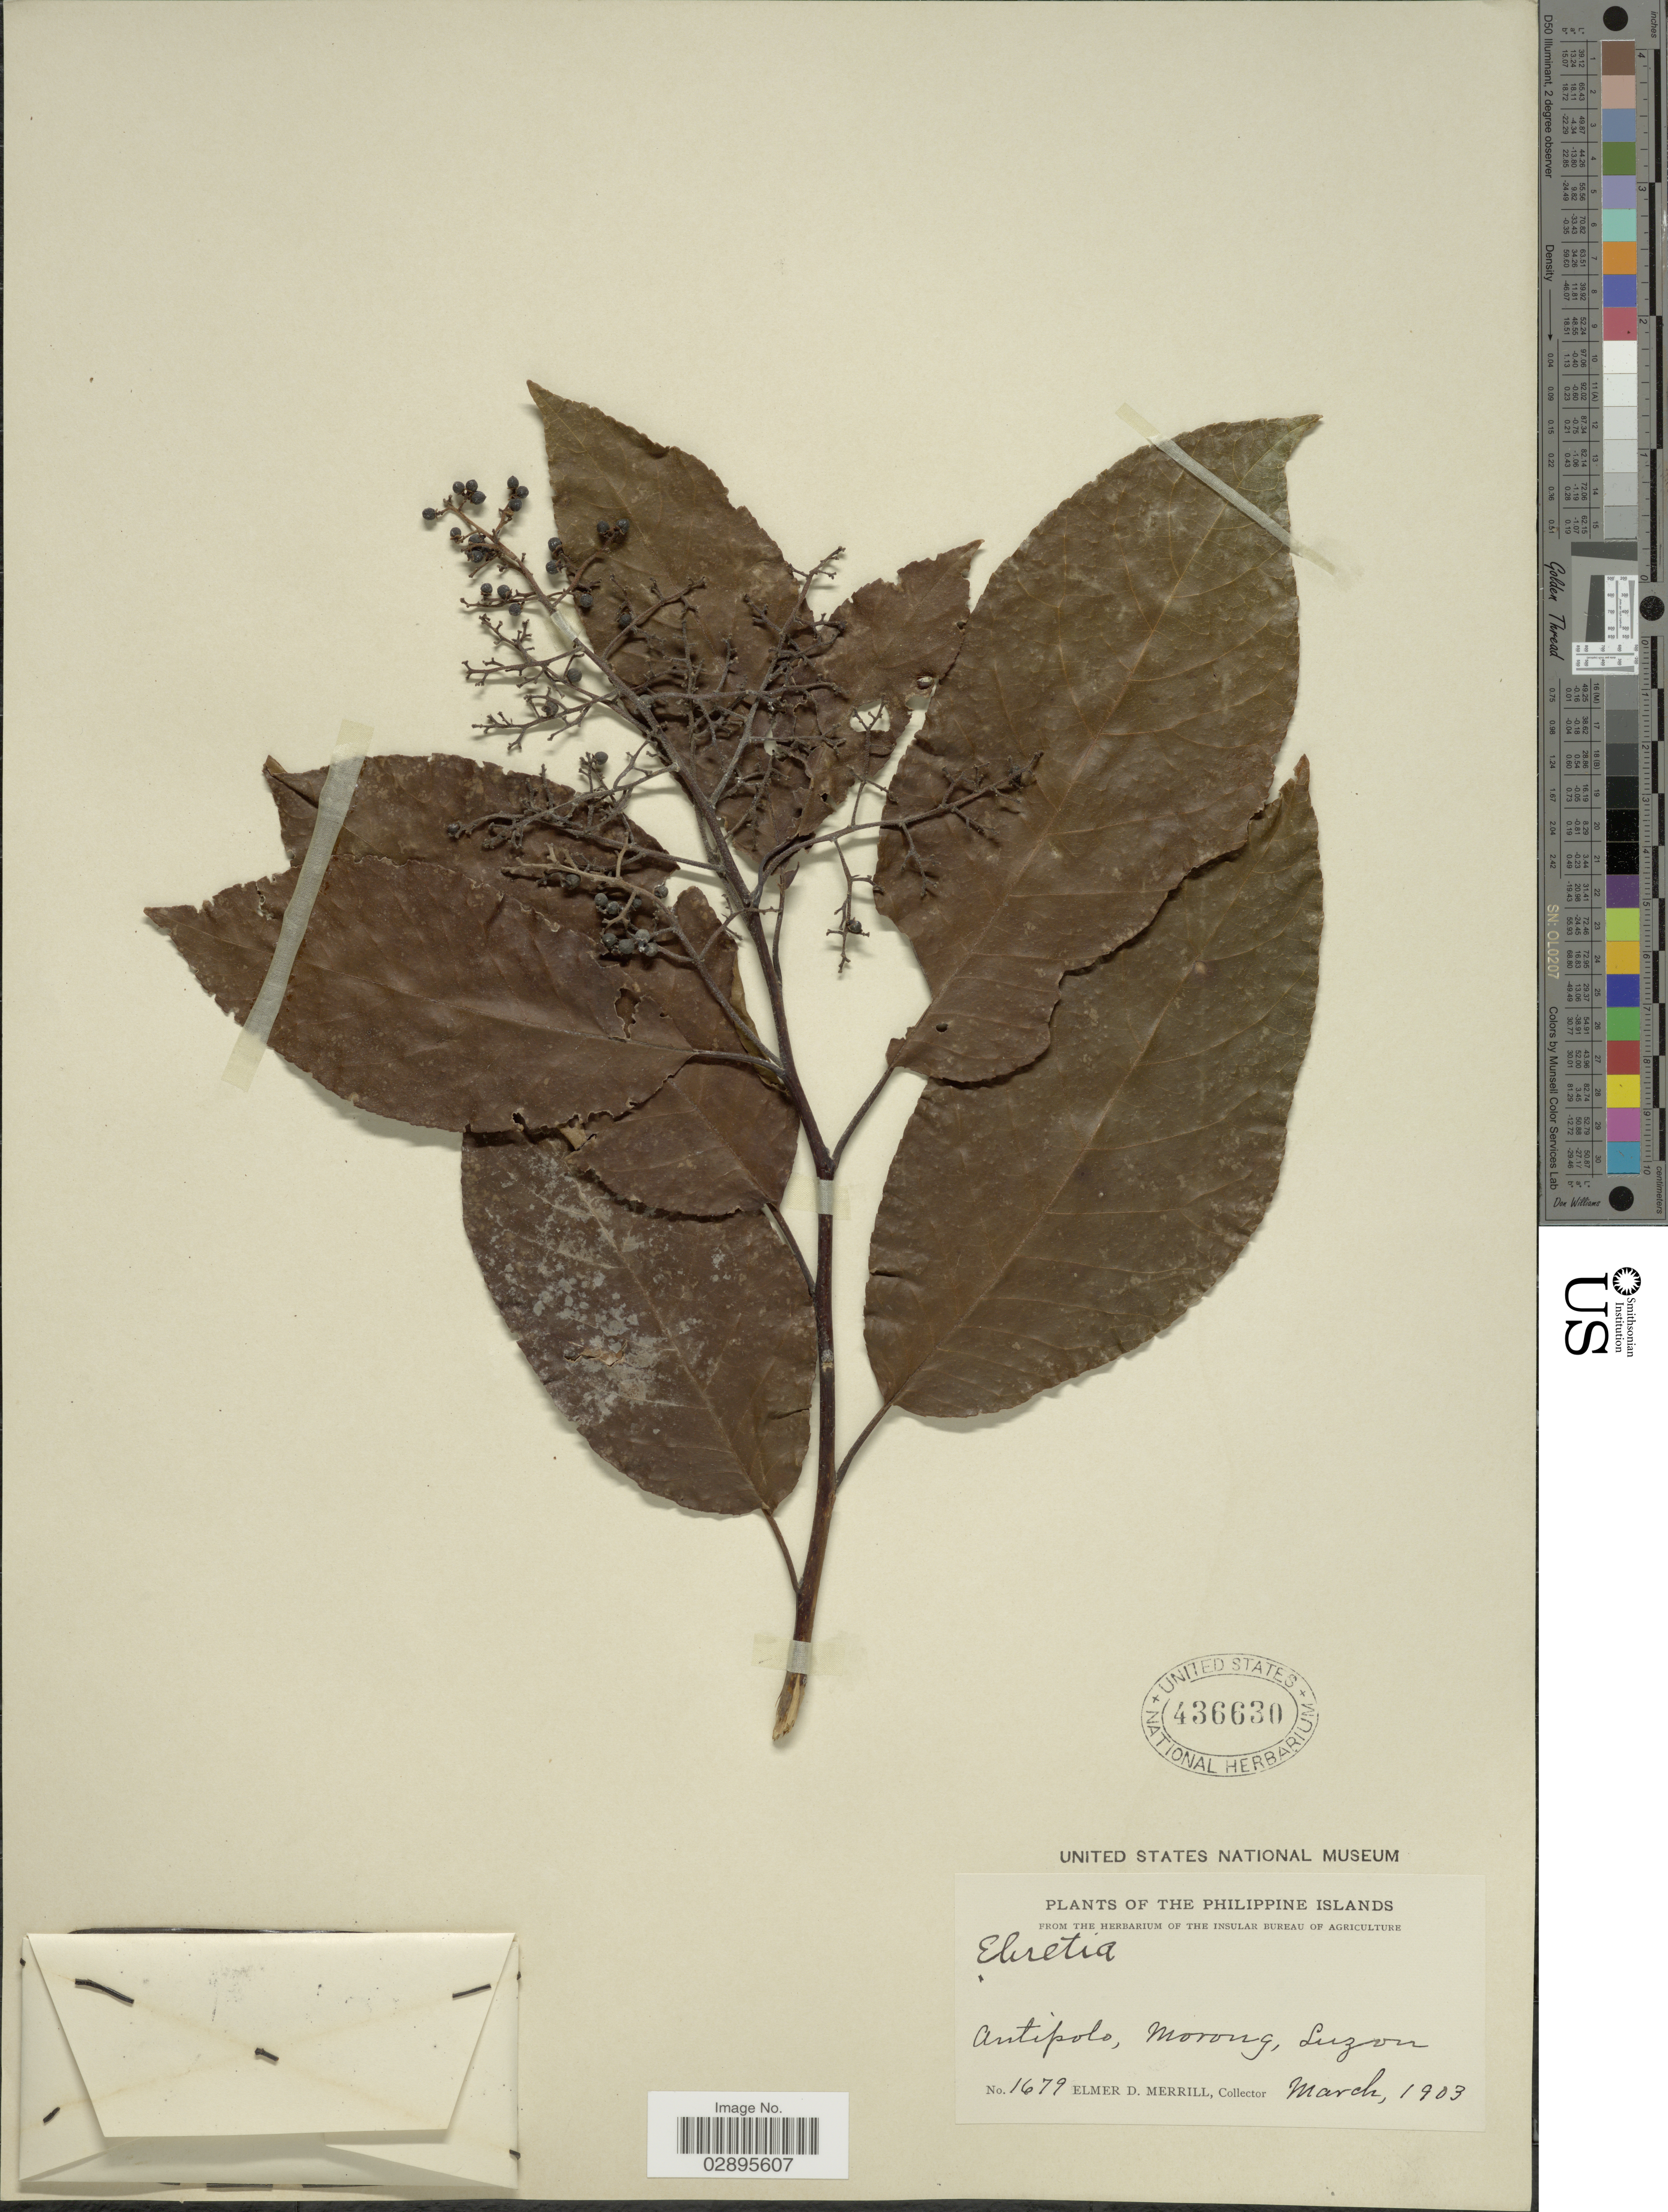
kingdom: Plantae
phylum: Tracheophyta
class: Magnoliopsida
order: Boraginales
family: Ehretiaceae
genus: Ehretia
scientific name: Ehretia polyantha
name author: A. DC.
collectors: E. D. Merrill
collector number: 1679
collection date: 1903-03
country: Philippines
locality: Philippine Islands. Antipolo, Morong, Luzon.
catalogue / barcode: US 436630